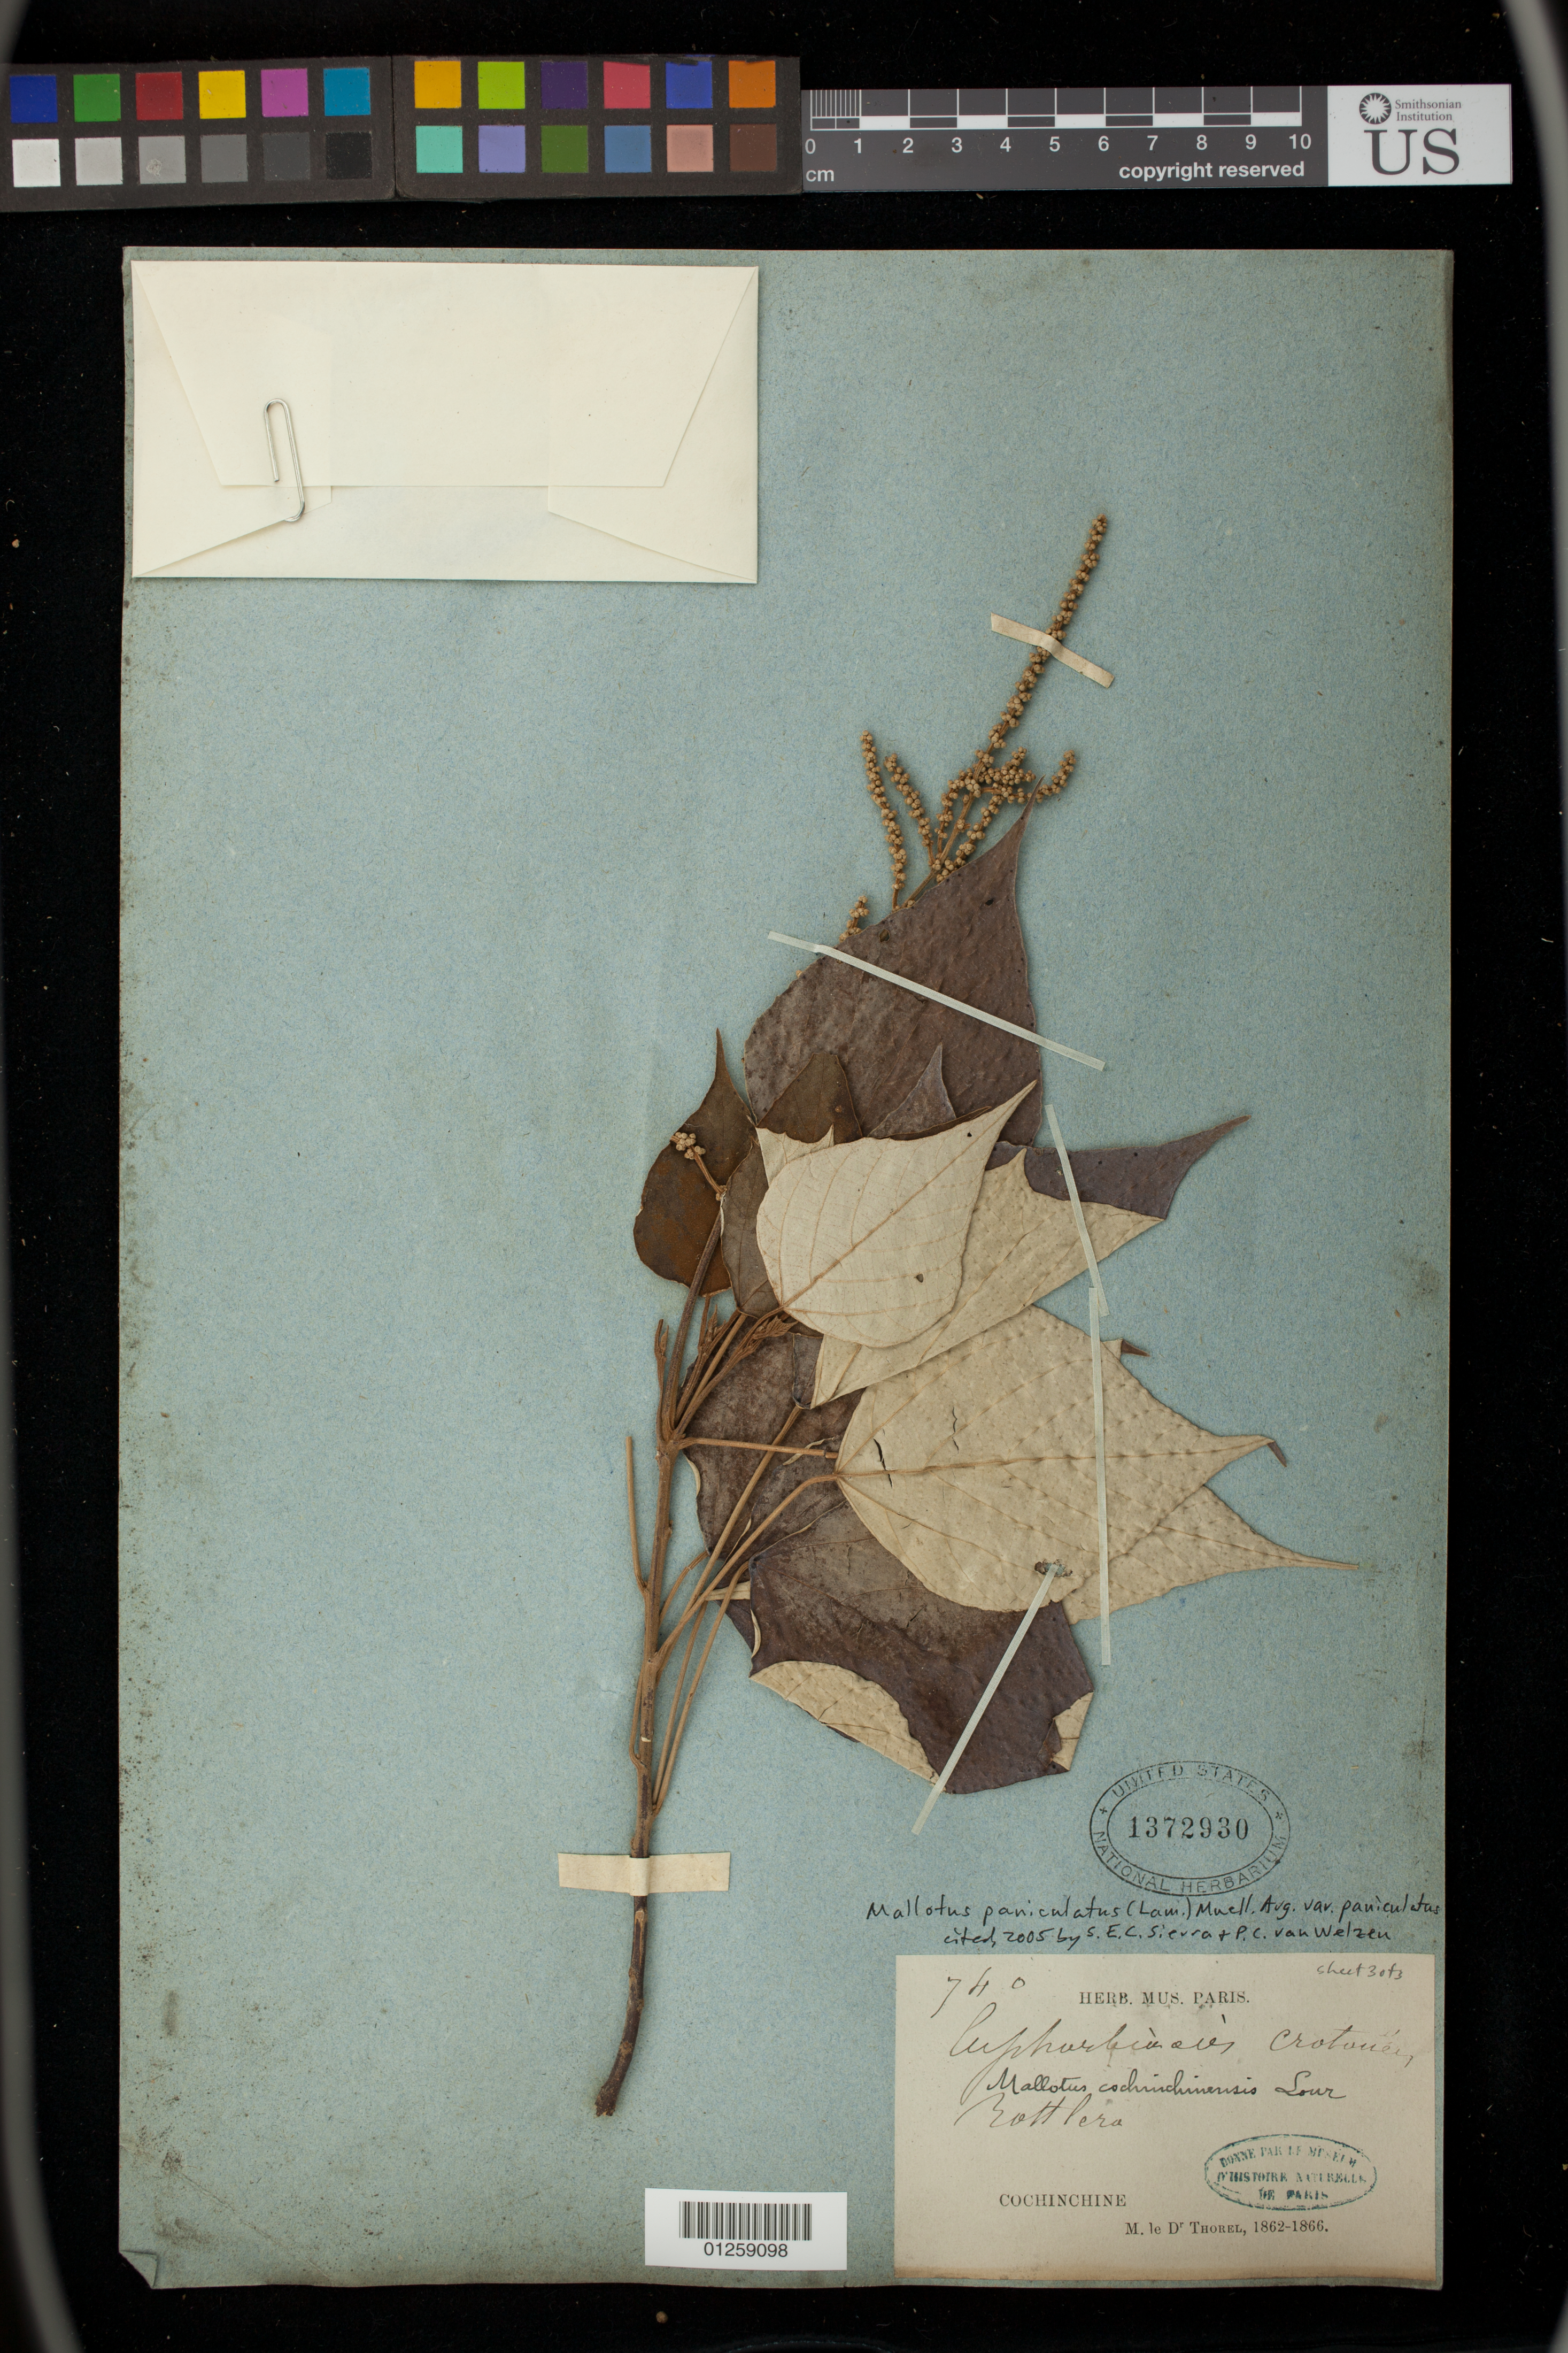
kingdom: Plantae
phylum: Tracheophyta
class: Magnoliopsida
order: Malpighiales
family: Euphorbiaceae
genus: Mallotus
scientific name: Mallotus paniculatus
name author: (Lam.) Müll. Arg.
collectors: C. Thorel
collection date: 1862-01-01/1866-12-31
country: Vietnam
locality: Cochin China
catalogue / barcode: US 1372930